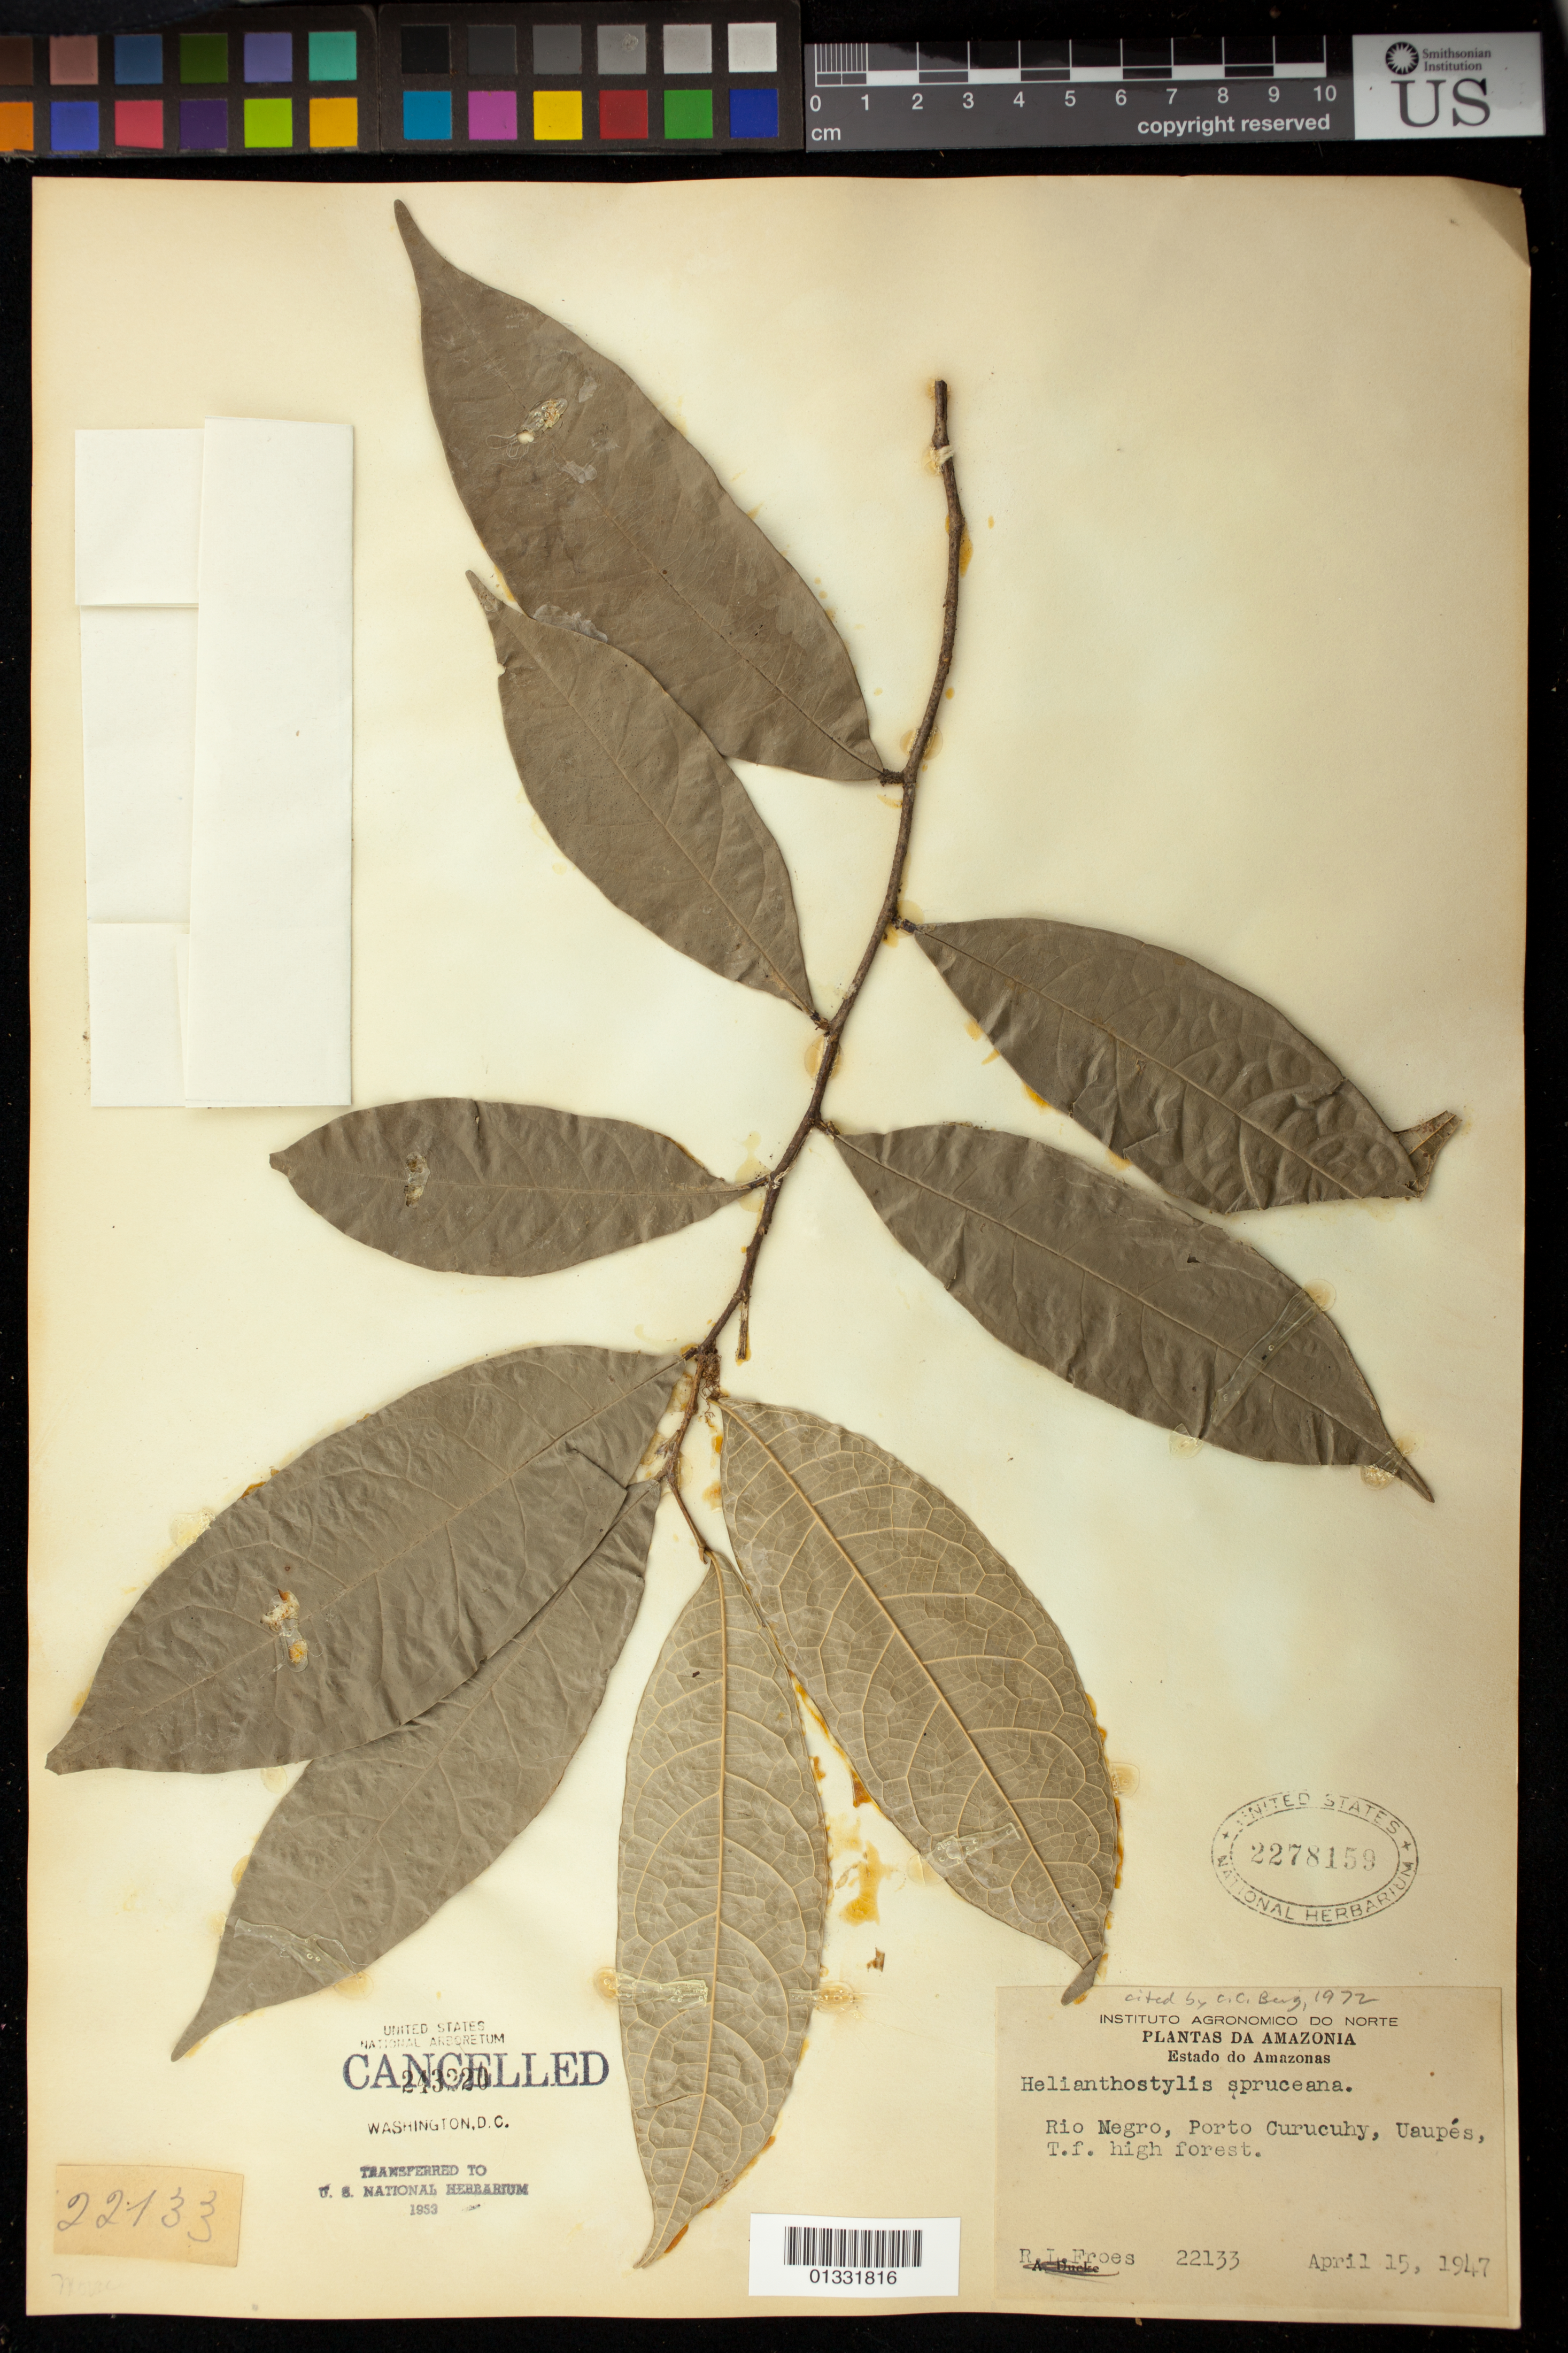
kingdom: Plantae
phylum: Tracheophyta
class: Magnoliopsida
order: Rosales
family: Moraceae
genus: Brosimum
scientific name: Brosimum sprucei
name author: (Baill.) E. M. Gardner & Zerega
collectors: R. L. Fróes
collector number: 22133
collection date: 1947-04-15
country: Brazil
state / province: Amazonas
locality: Rio Negro, Porto Curucuhy, Uaupés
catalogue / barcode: US 2278159